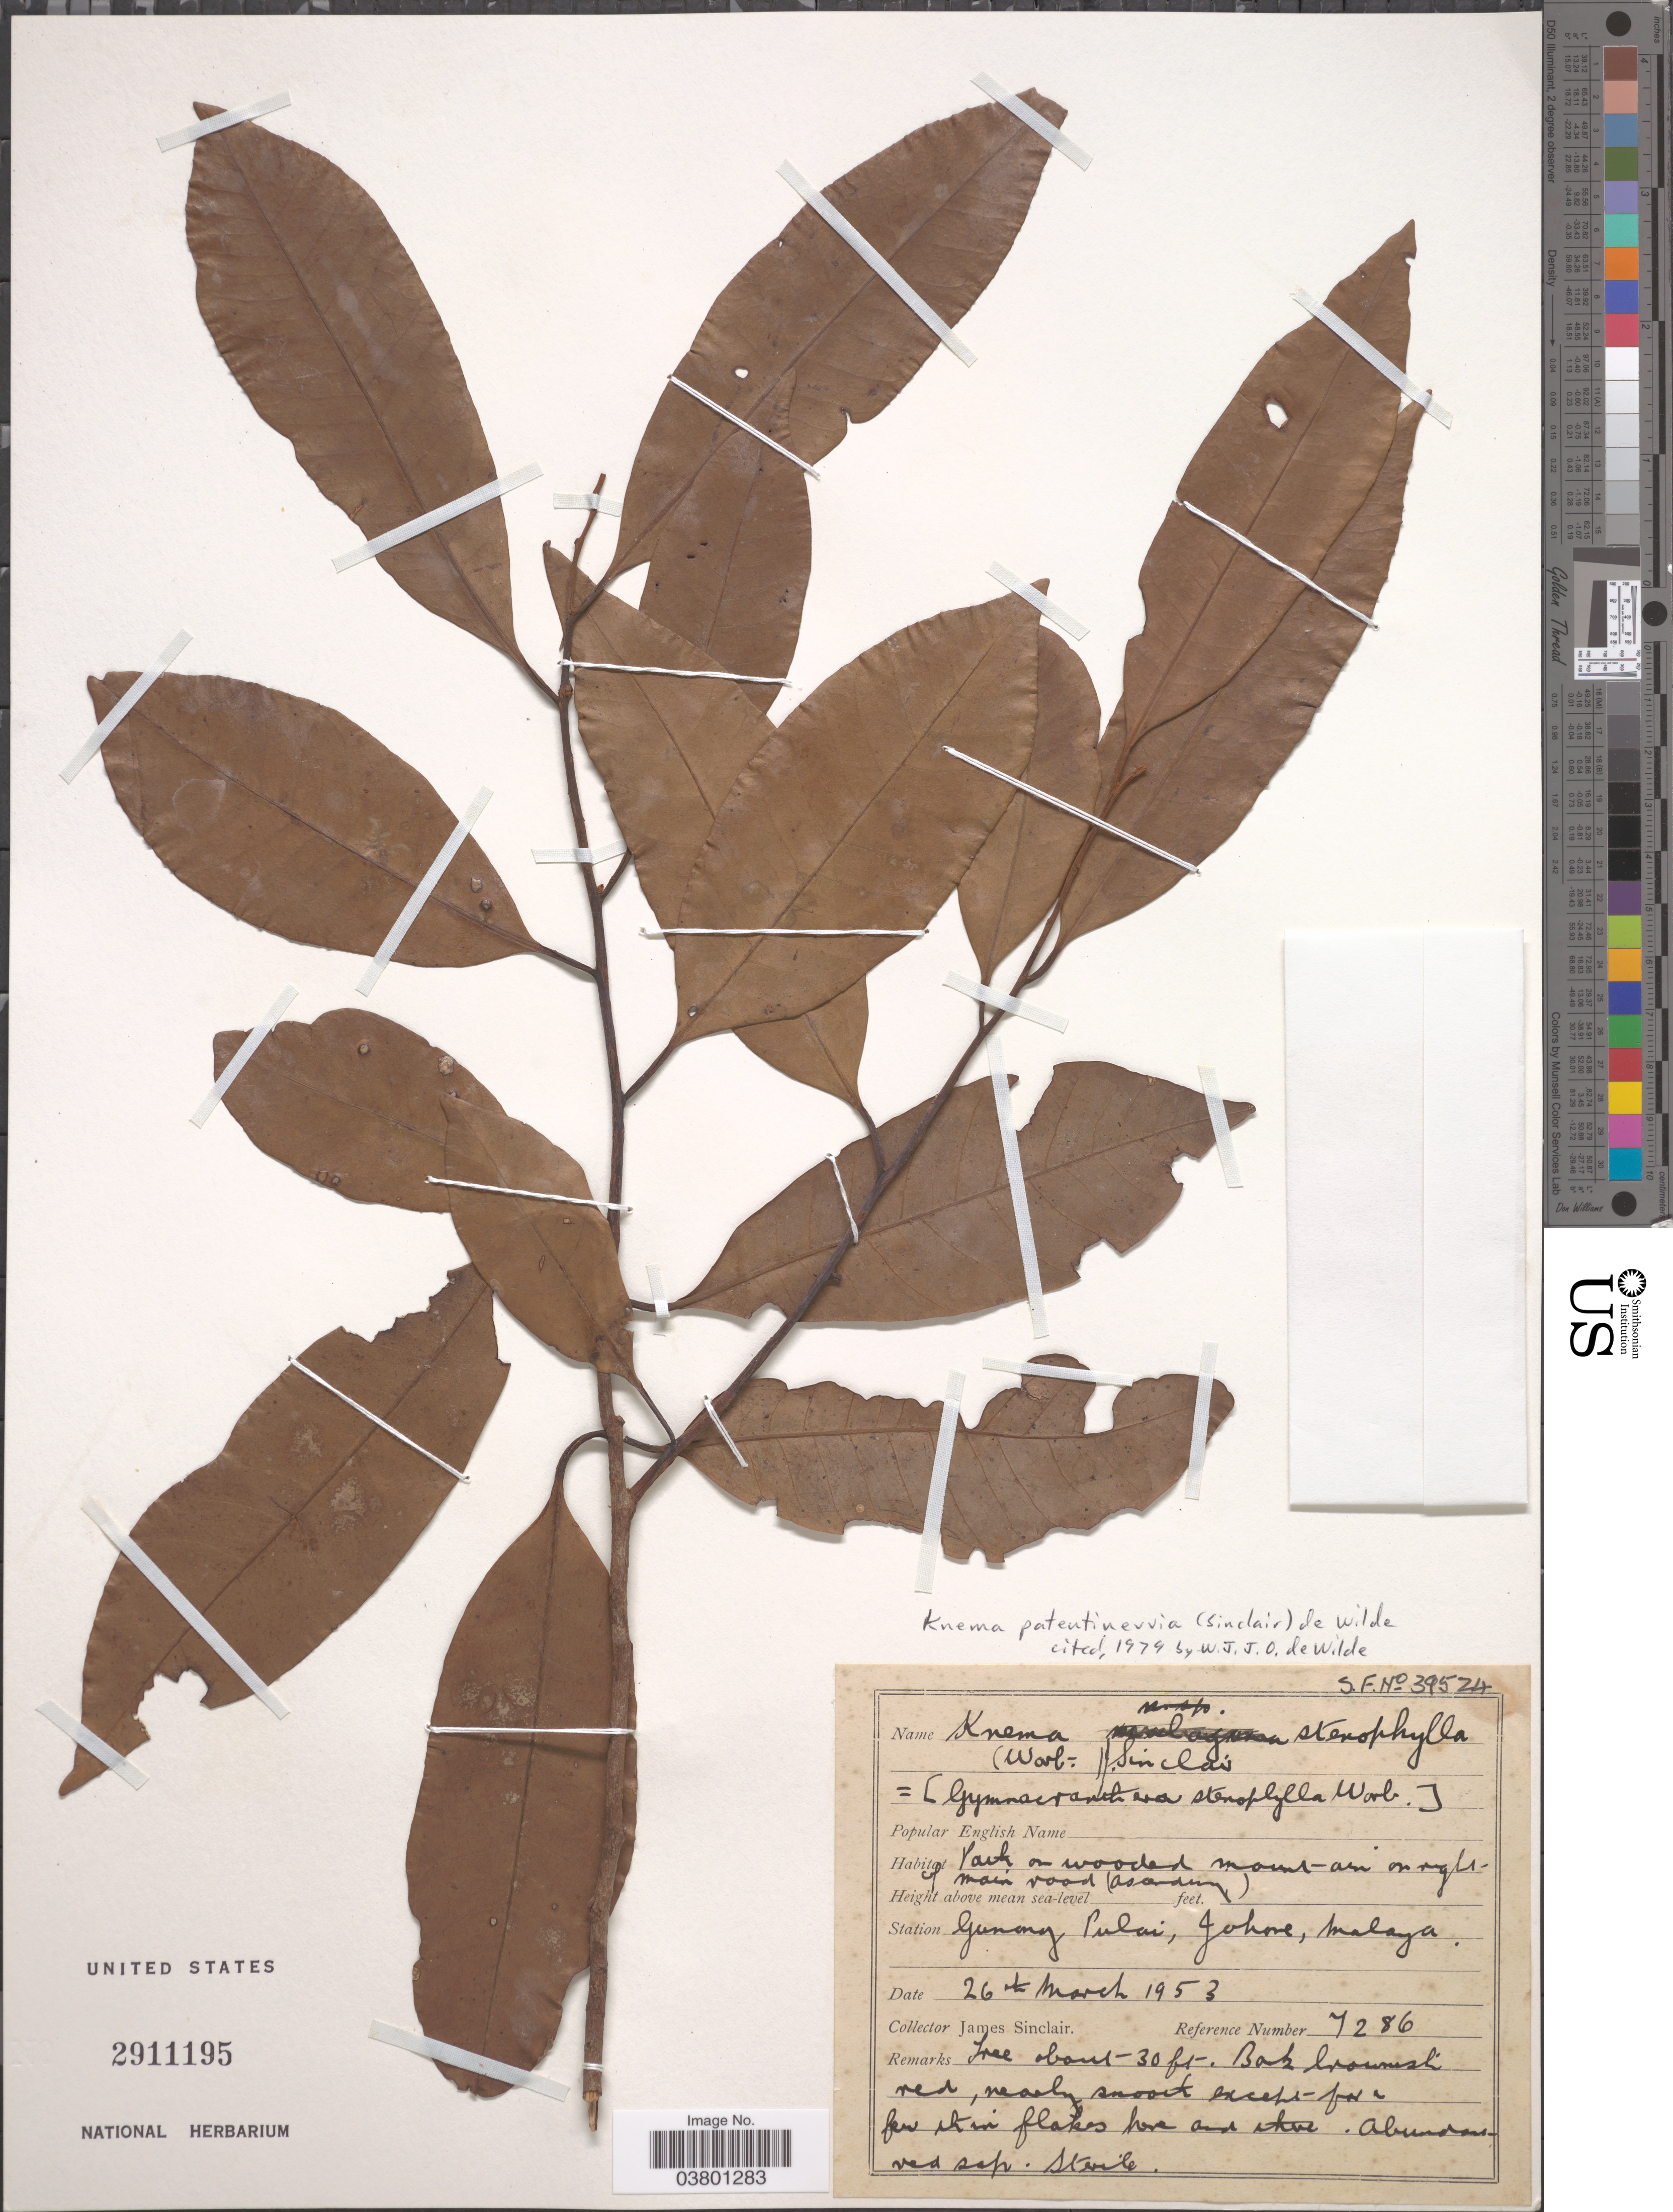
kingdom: Plantae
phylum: Tracheophyta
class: Magnoliopsida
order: Magnoliales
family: Myristicaceae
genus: Knema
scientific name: Knema patentinervia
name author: (J. Sinclair) W.J. de Wilde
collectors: J. Sinclair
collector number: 7286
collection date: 1953-03-26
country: Malaysia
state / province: Johor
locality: Station Gunong Pulai, Johore, Malaya.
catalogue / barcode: US 2911195